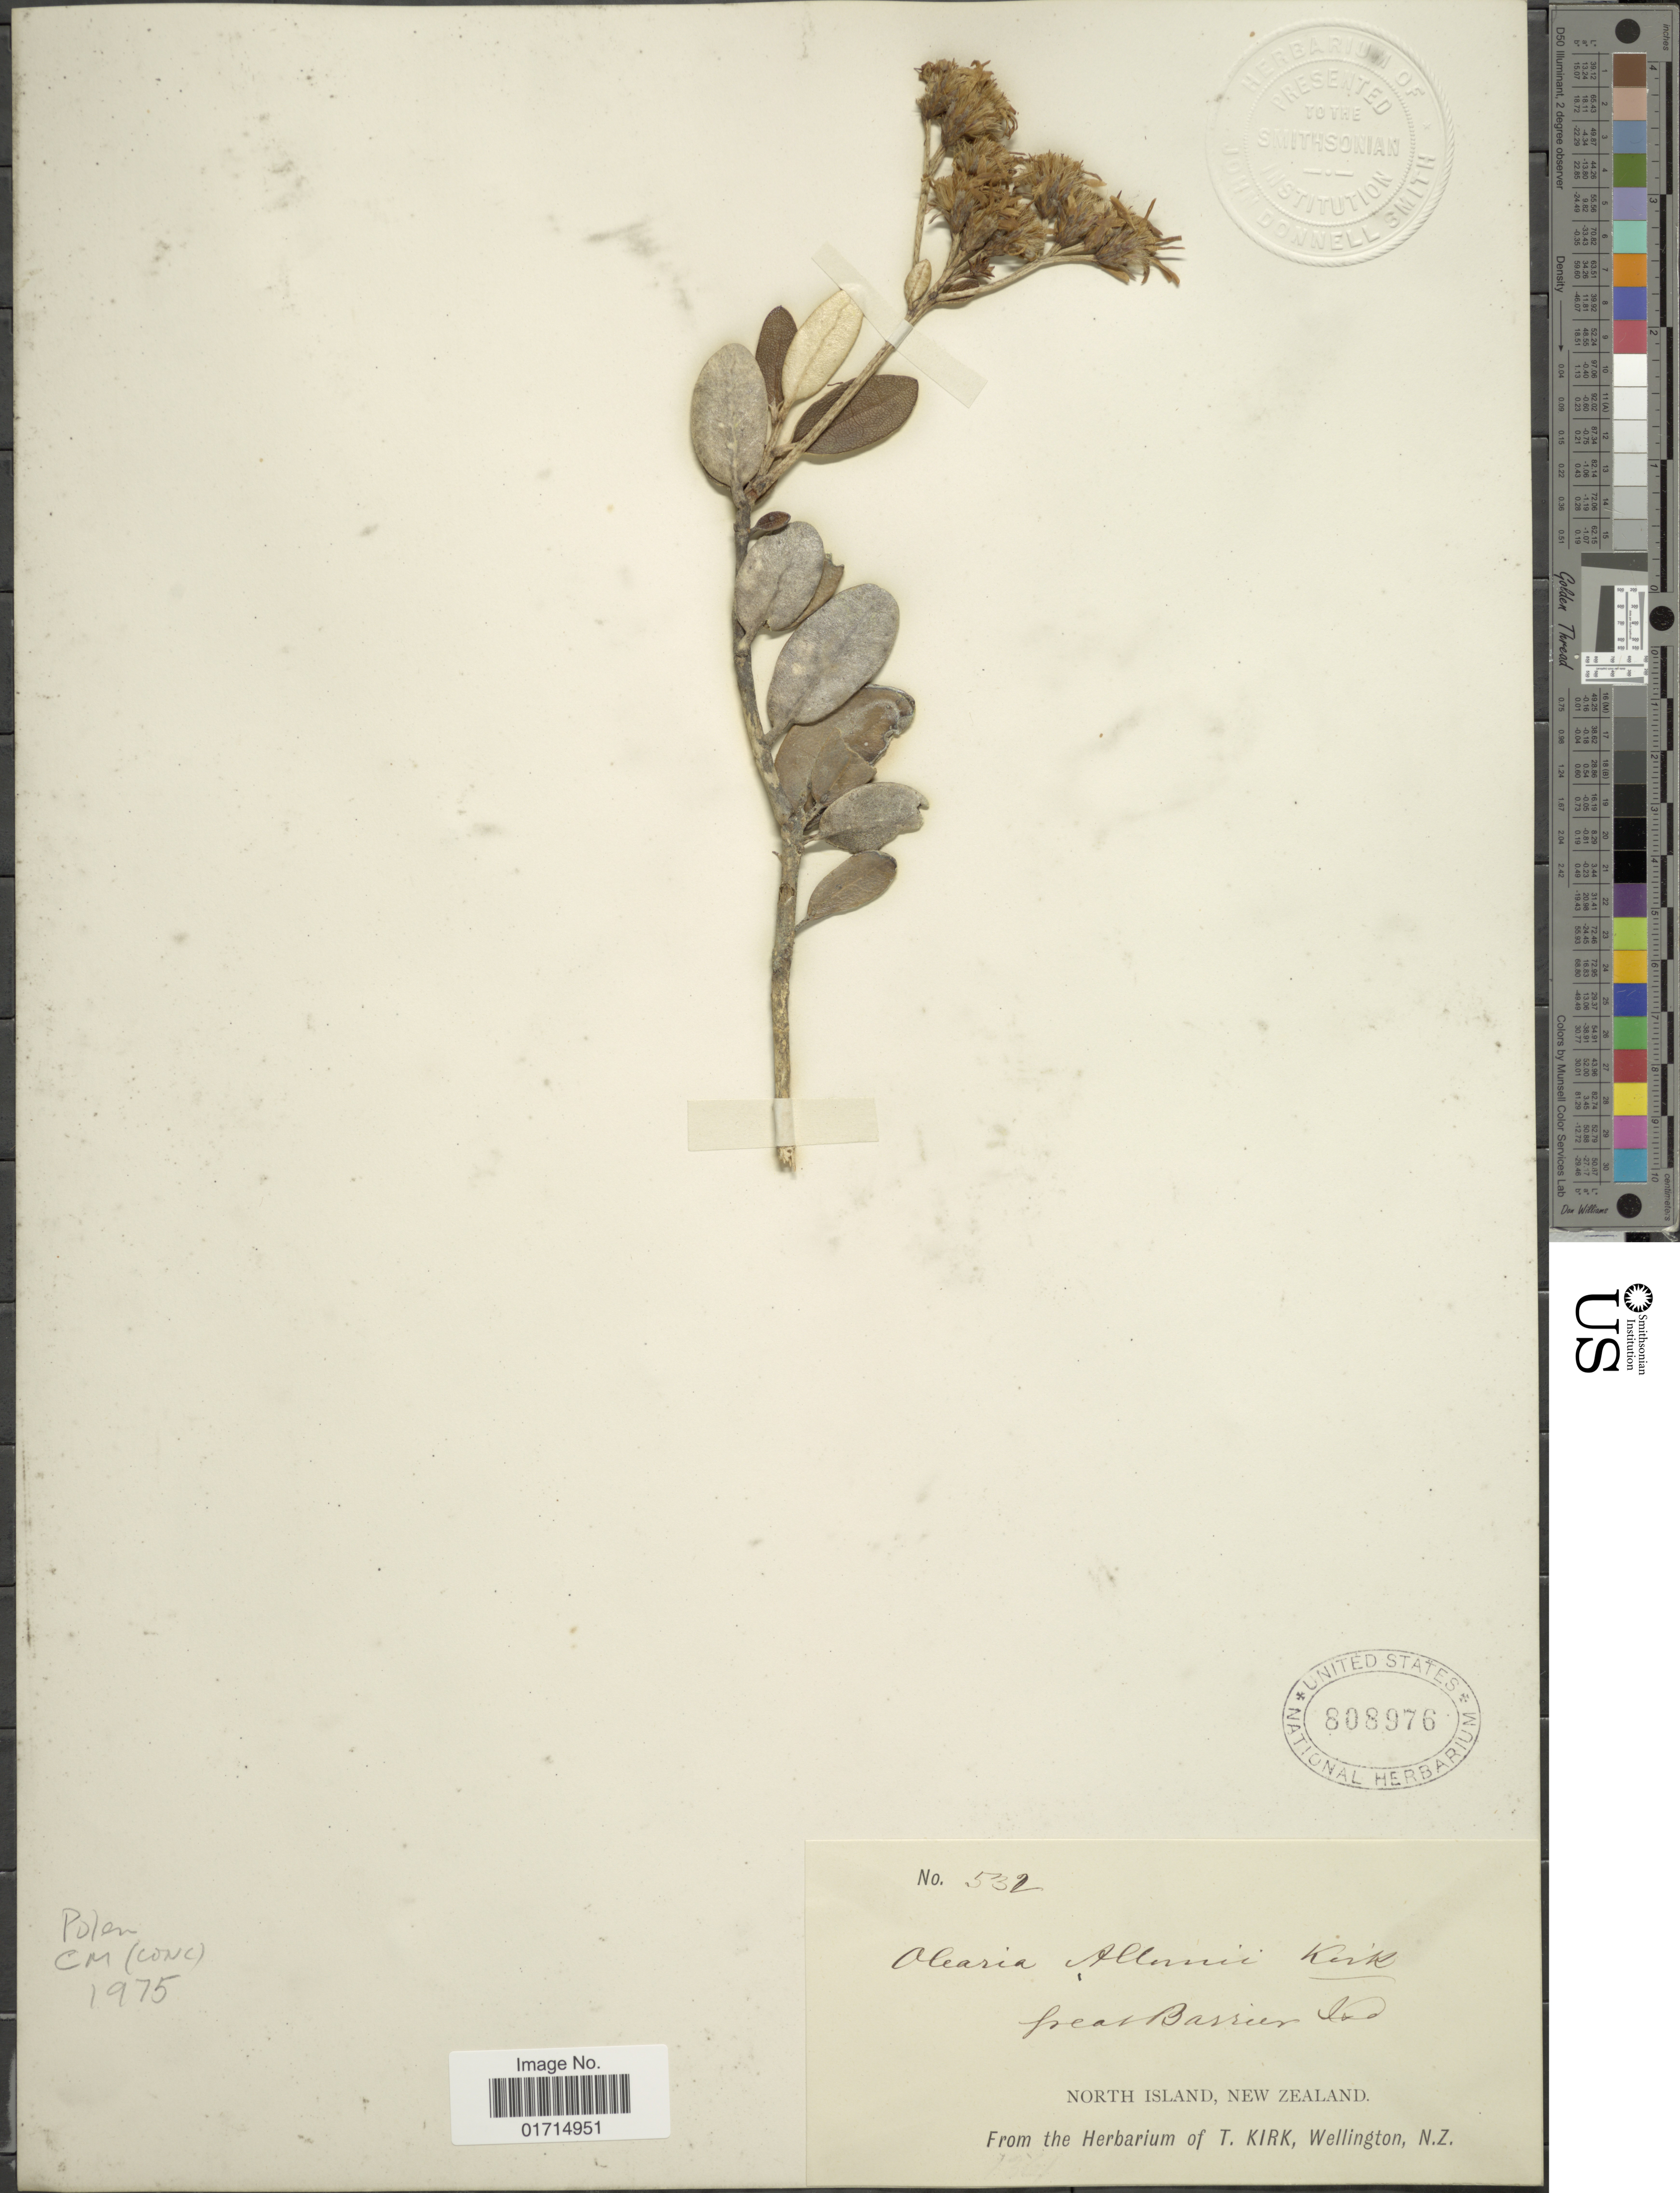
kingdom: Plantae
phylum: Tracheophyta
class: Magnoliopsida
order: Asterales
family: Asteraceae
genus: Olearia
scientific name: Olearia allomii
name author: Kirk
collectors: ex Herb. T. Kirk, Wellington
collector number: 532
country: New Zealand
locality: North Island, New Zealand. Great Barrier Isd.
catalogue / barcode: US 808976